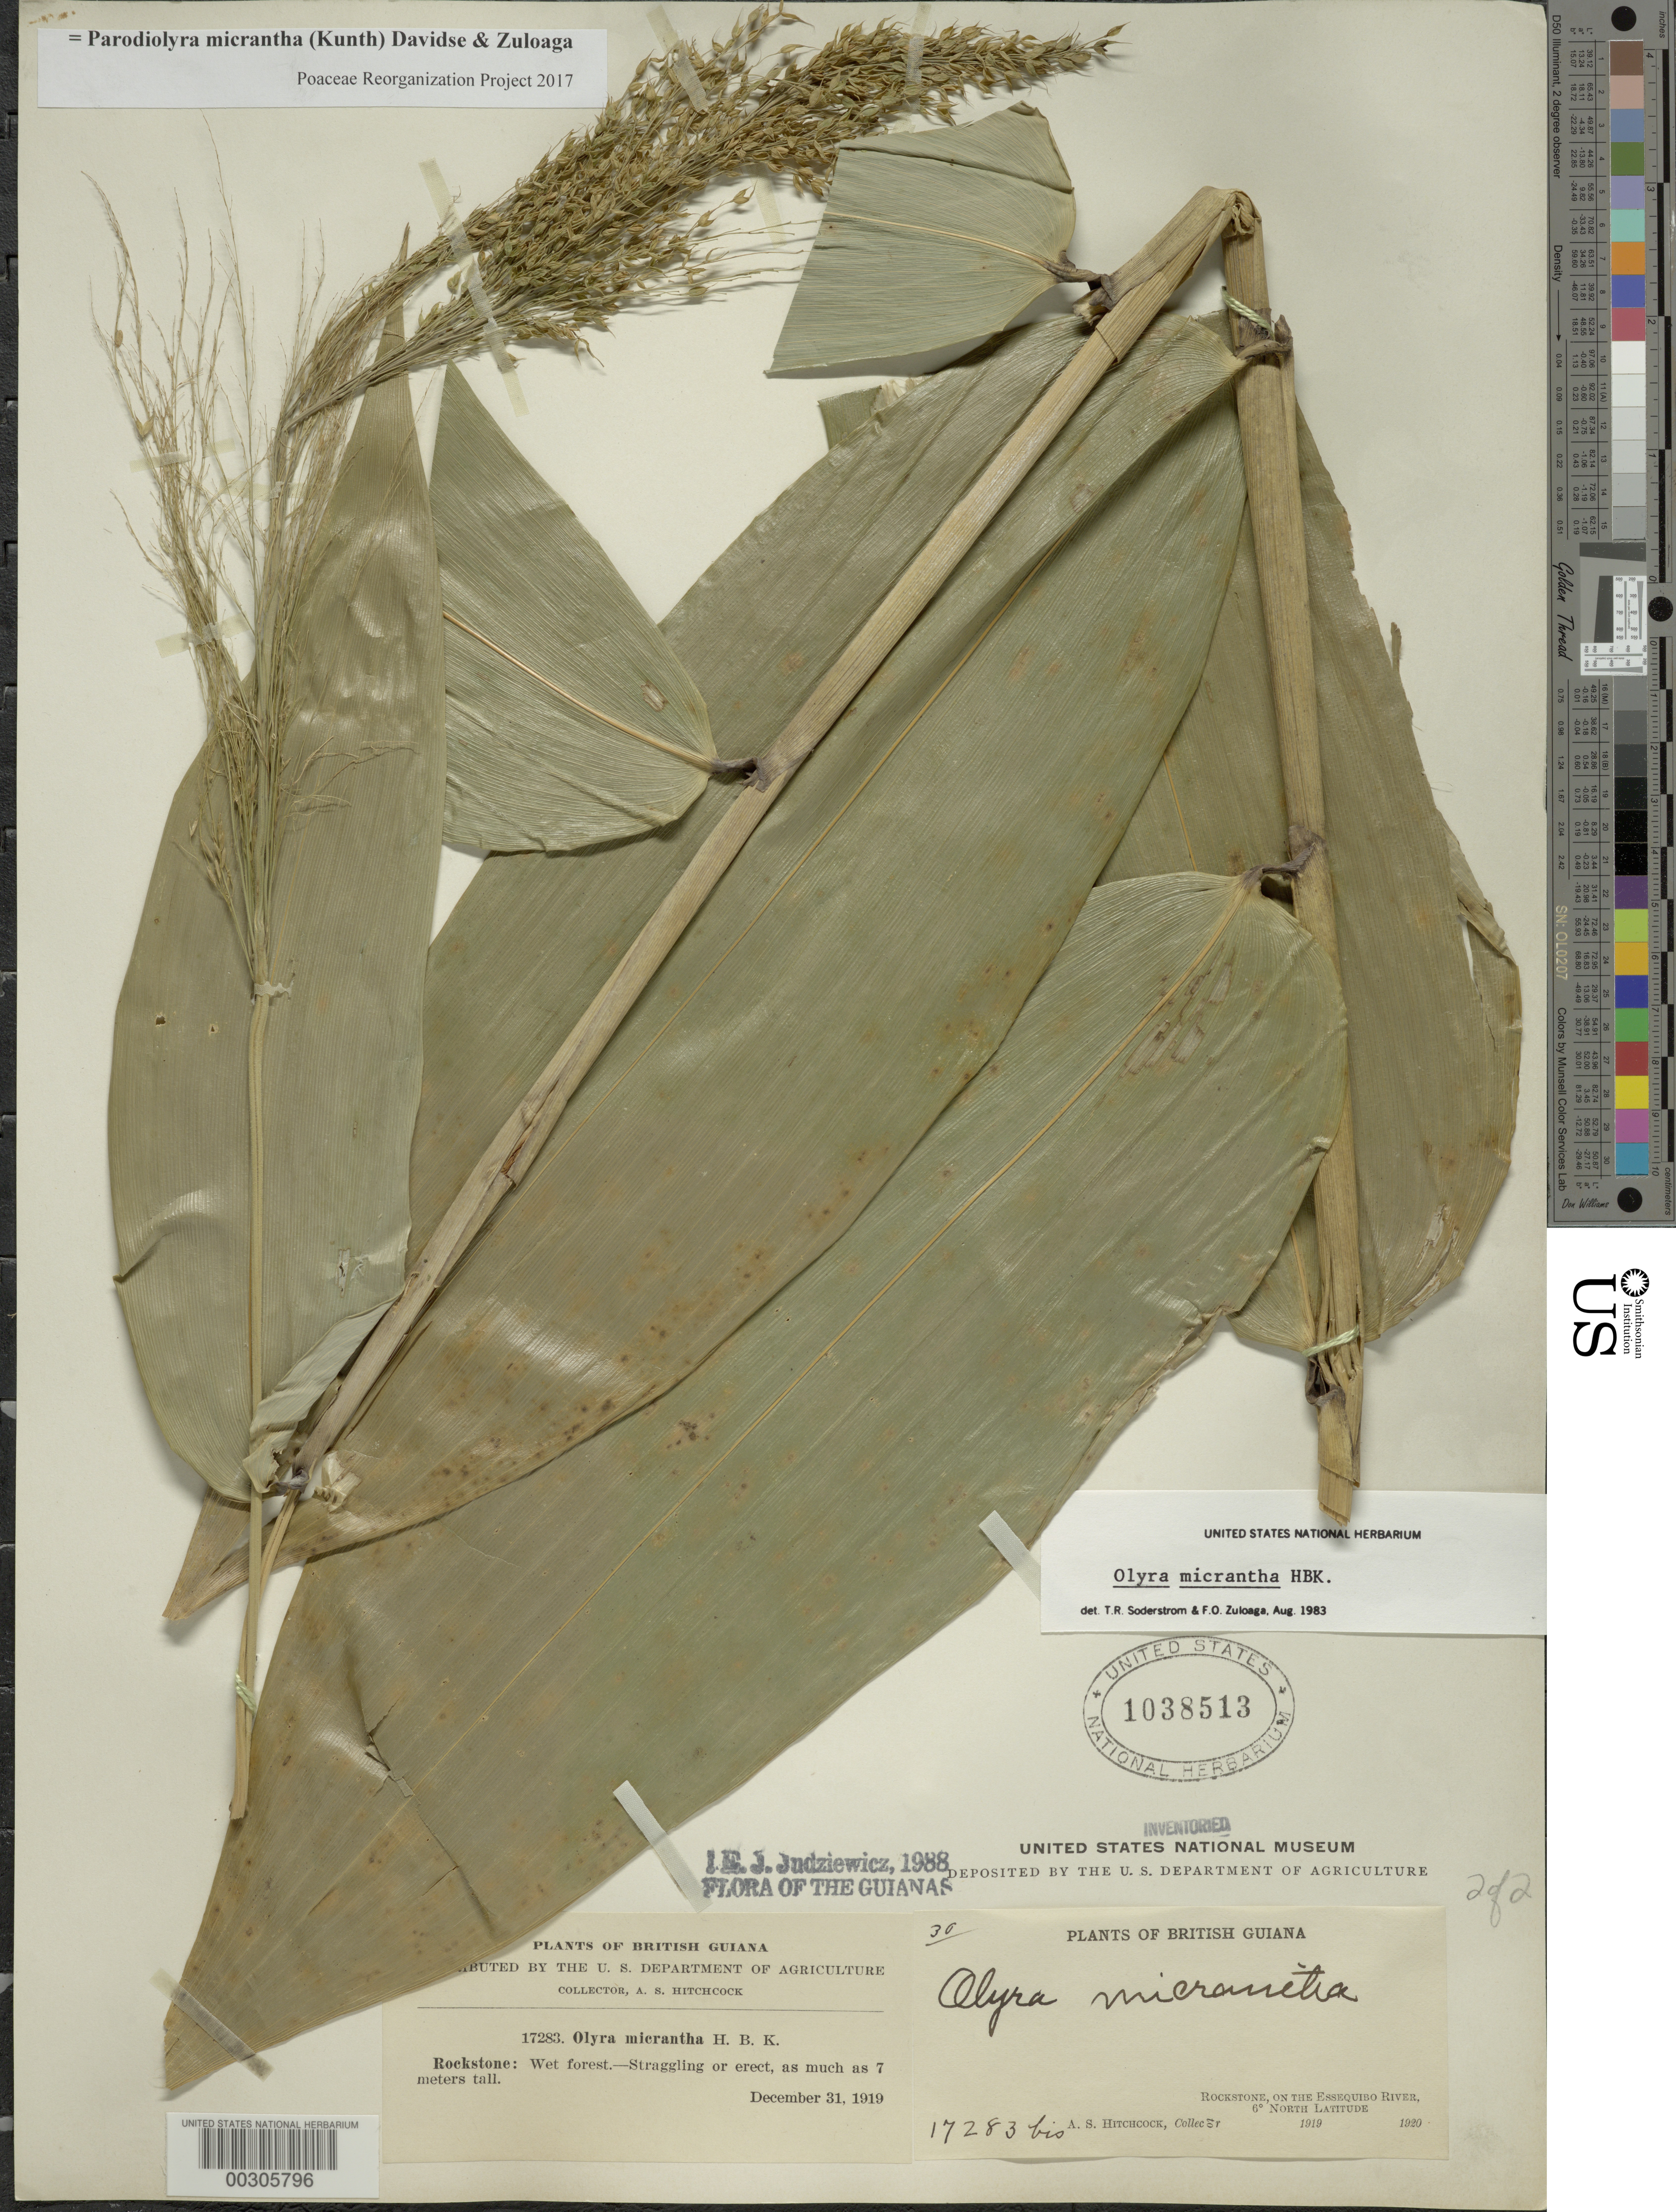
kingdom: Plantae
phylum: Tracheophyta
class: Liliopsida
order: Poales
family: Poaceae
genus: Parodiolyra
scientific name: Parodiolyra micrantha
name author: (Kunth) Davidse & Zuloaga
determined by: Poaceae Reorganization Project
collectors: A. S. Hitchcock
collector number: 17283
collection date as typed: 31 Dec 1919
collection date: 1919-12-31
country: Guyana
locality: Rockstone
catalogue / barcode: US 1038513